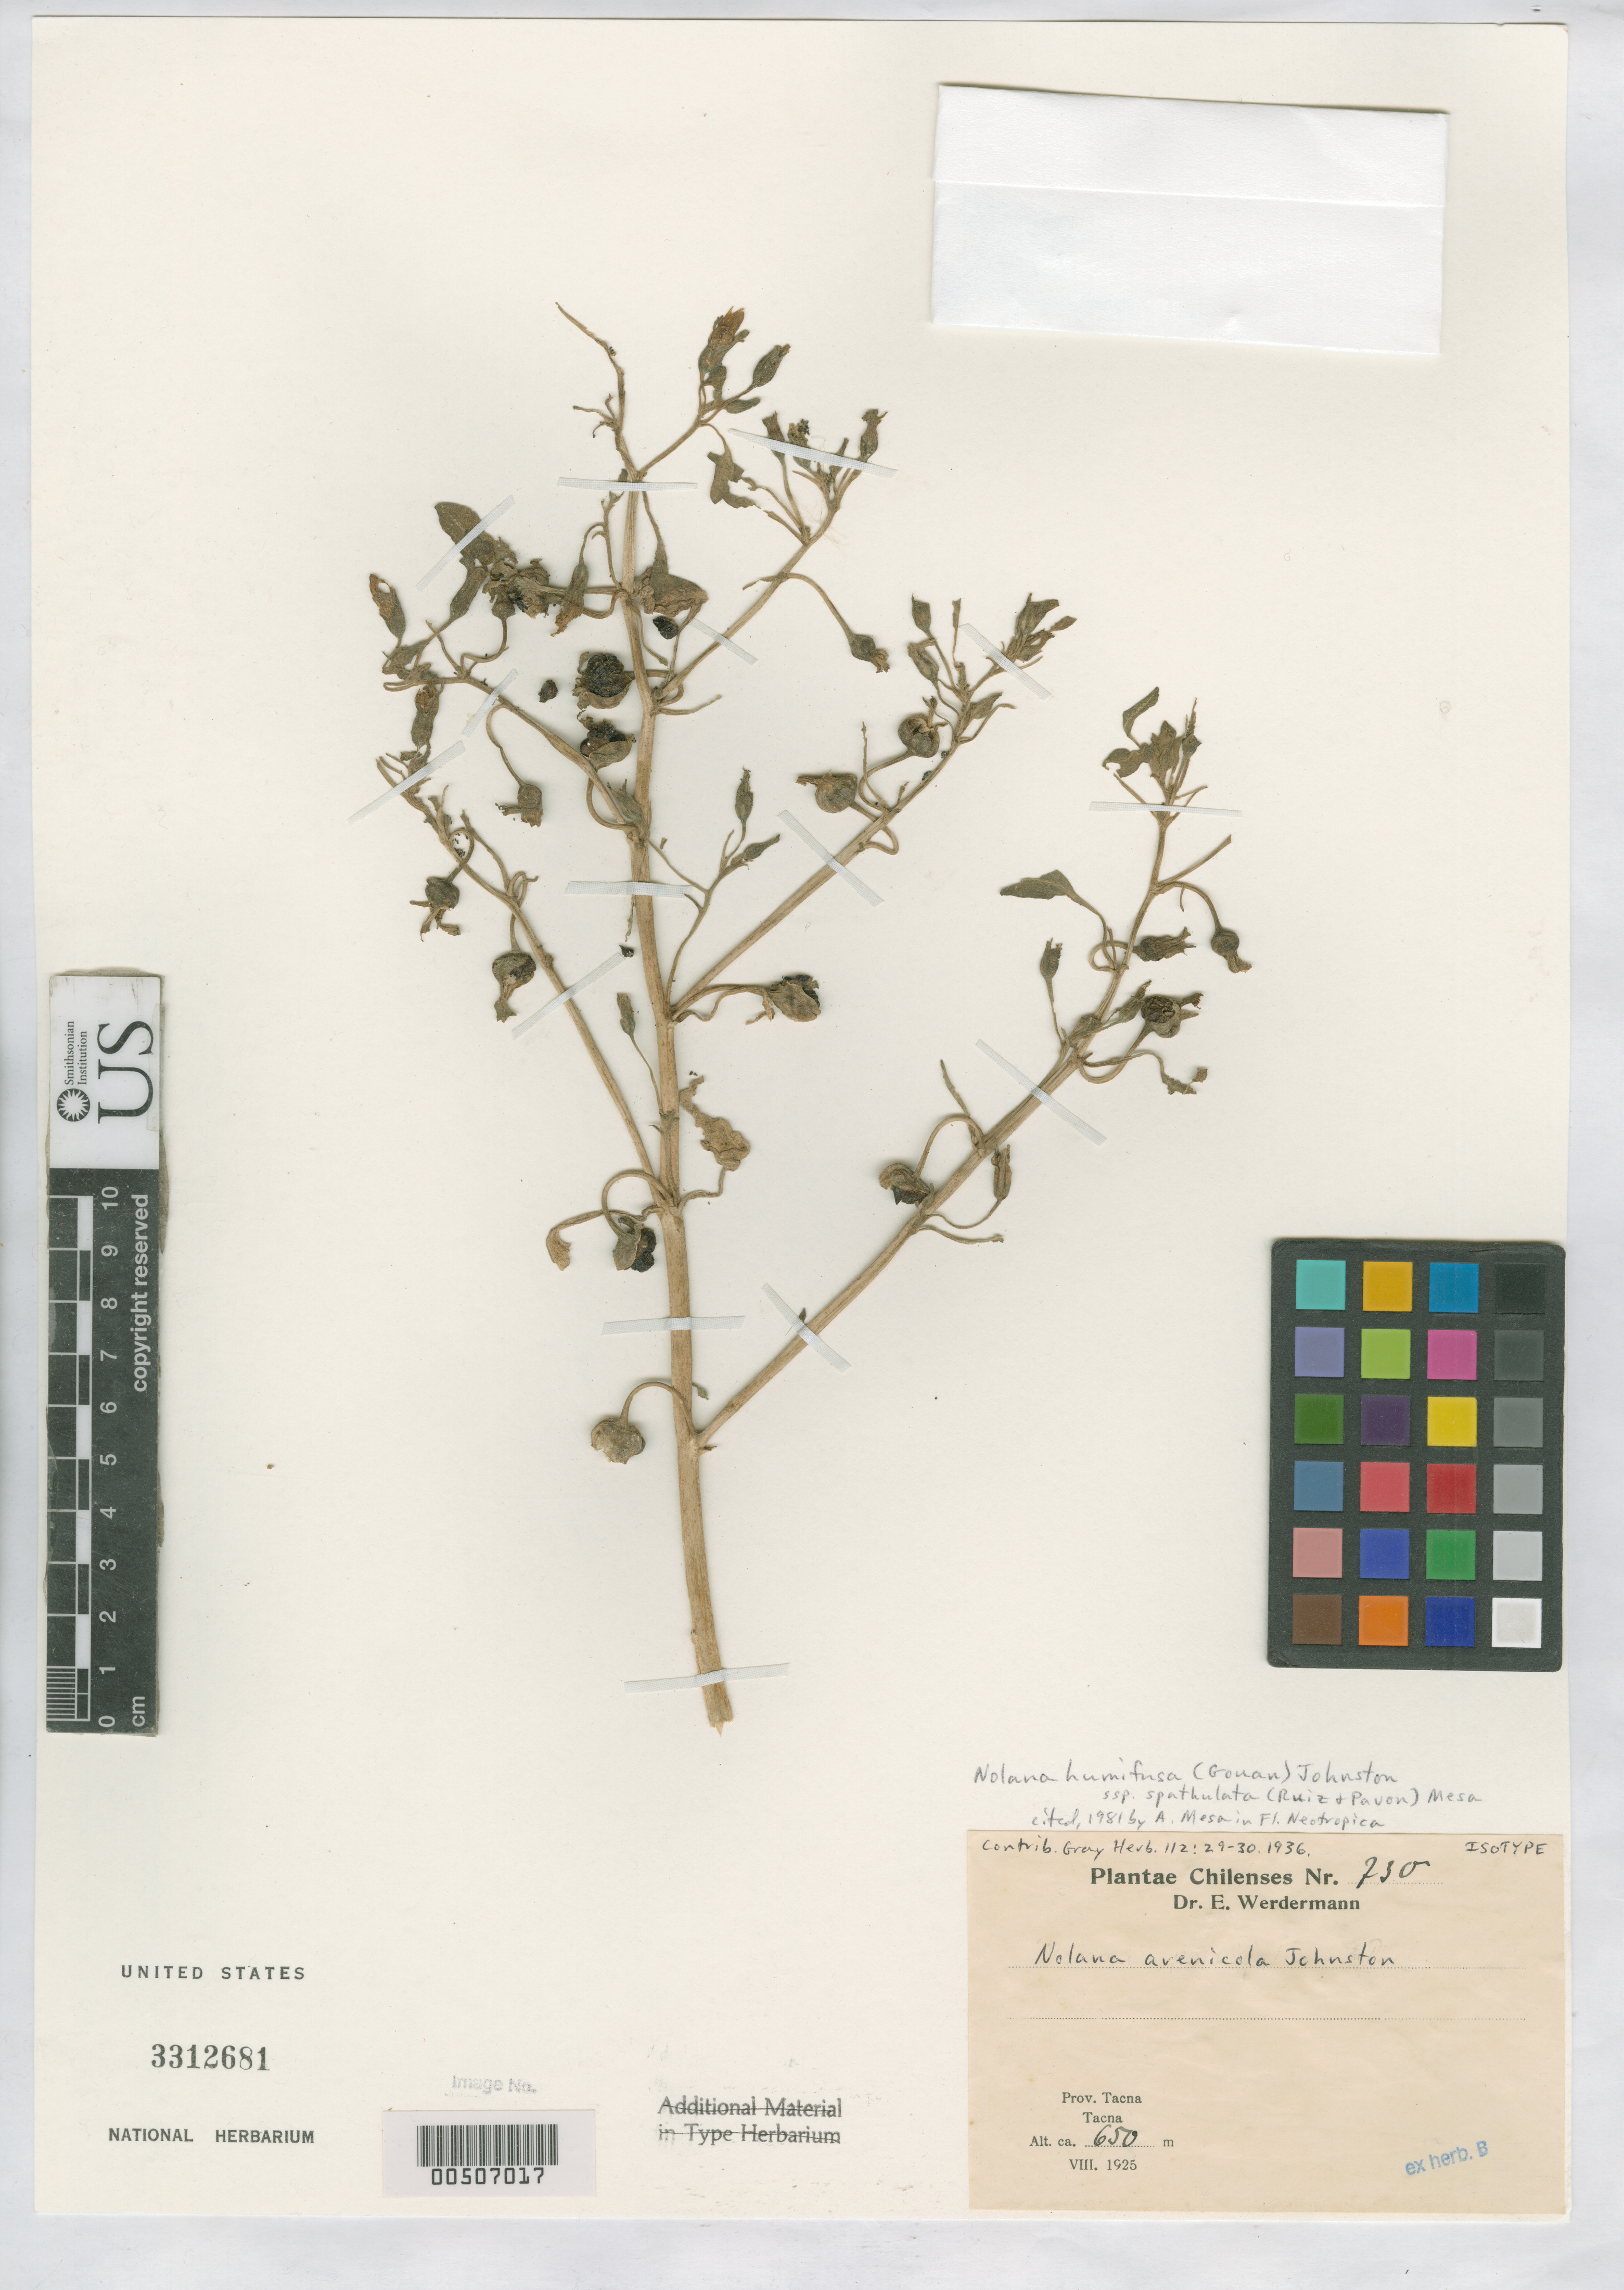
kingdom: Plantae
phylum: Tracheophyta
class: Magnoliopsida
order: Solanales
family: Solanaceae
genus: Nolana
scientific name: Nolana arenicola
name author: I.M. Johnst.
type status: Isotype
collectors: E. Werdermann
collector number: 730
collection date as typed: Aug 1925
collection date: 1925-08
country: Chile / Peru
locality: Tacna.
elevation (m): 650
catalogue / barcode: US 3312681